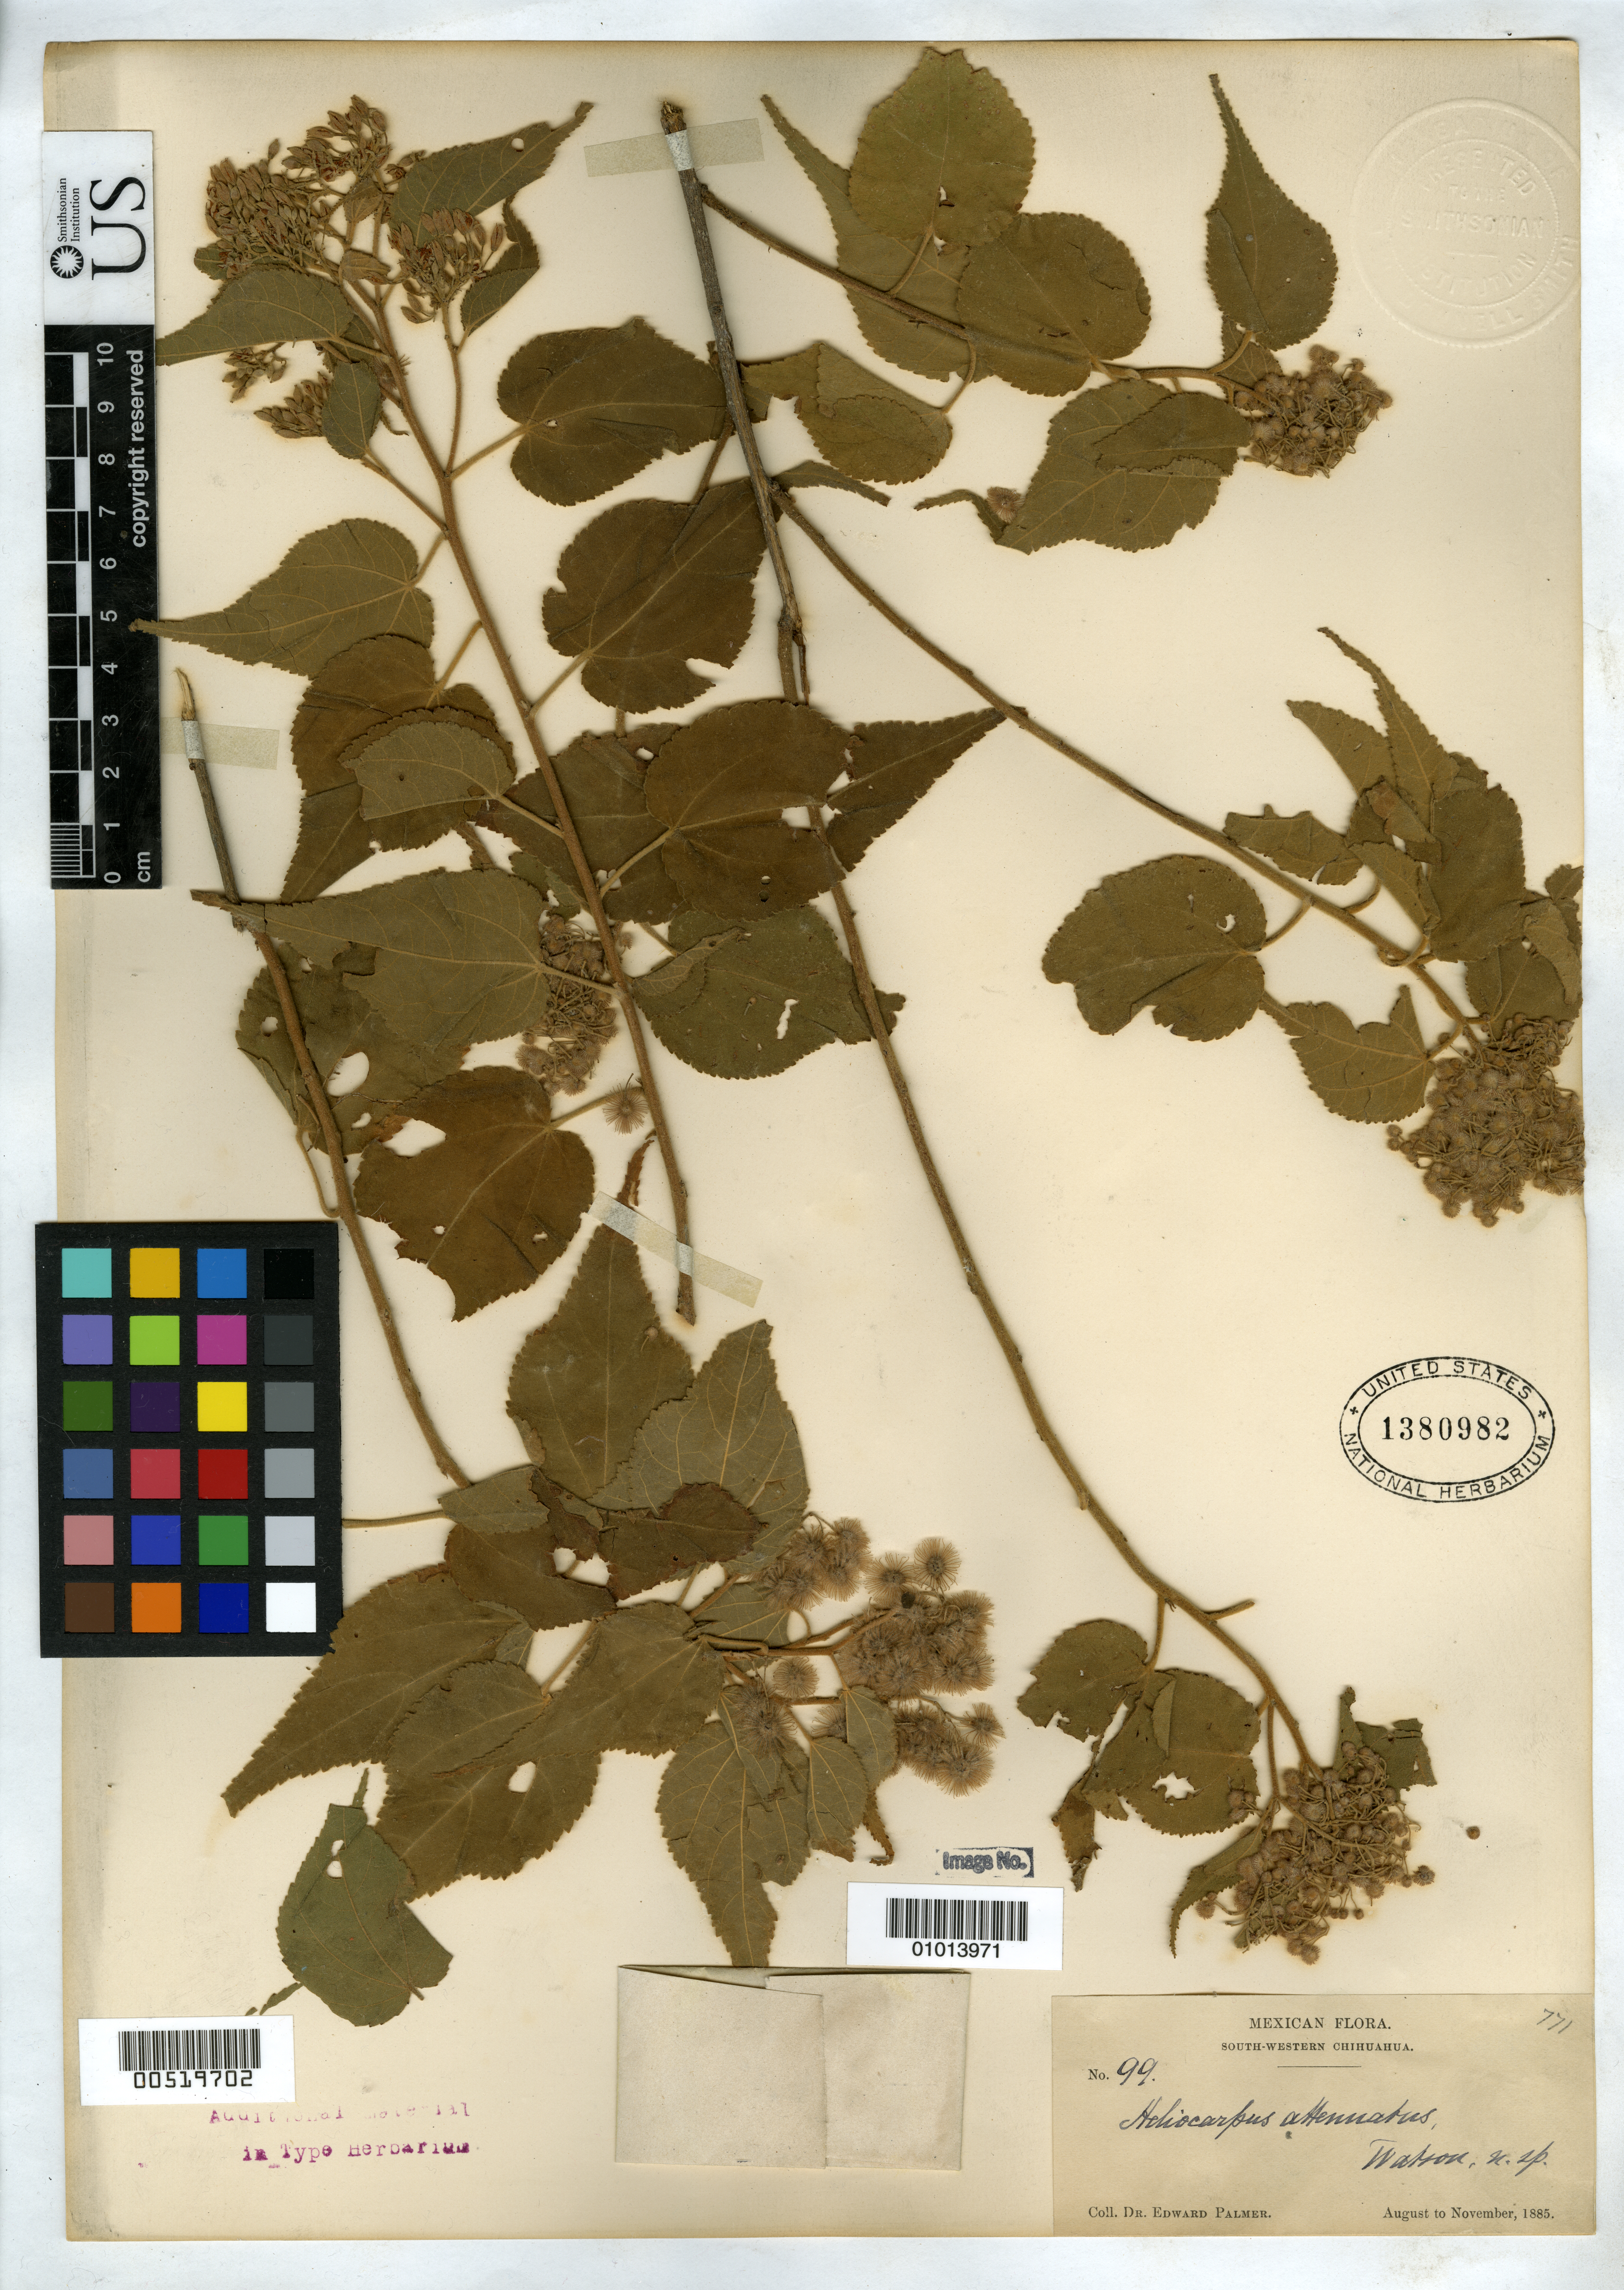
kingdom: Plantae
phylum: Tracheophyta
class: Magnoliopsida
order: Malvales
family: Malvaceae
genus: Heliocarpus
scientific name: Heliocarpus attenuatus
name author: S. Watson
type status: Type Collection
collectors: E. Palmer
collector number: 99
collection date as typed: Aug 1885 to Nov 1885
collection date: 1885-08/1885-11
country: Mexico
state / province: Chihuahua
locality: South-western Chihuahua.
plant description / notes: Specimen ex John Donnell Smith herbarium.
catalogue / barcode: US 1380982